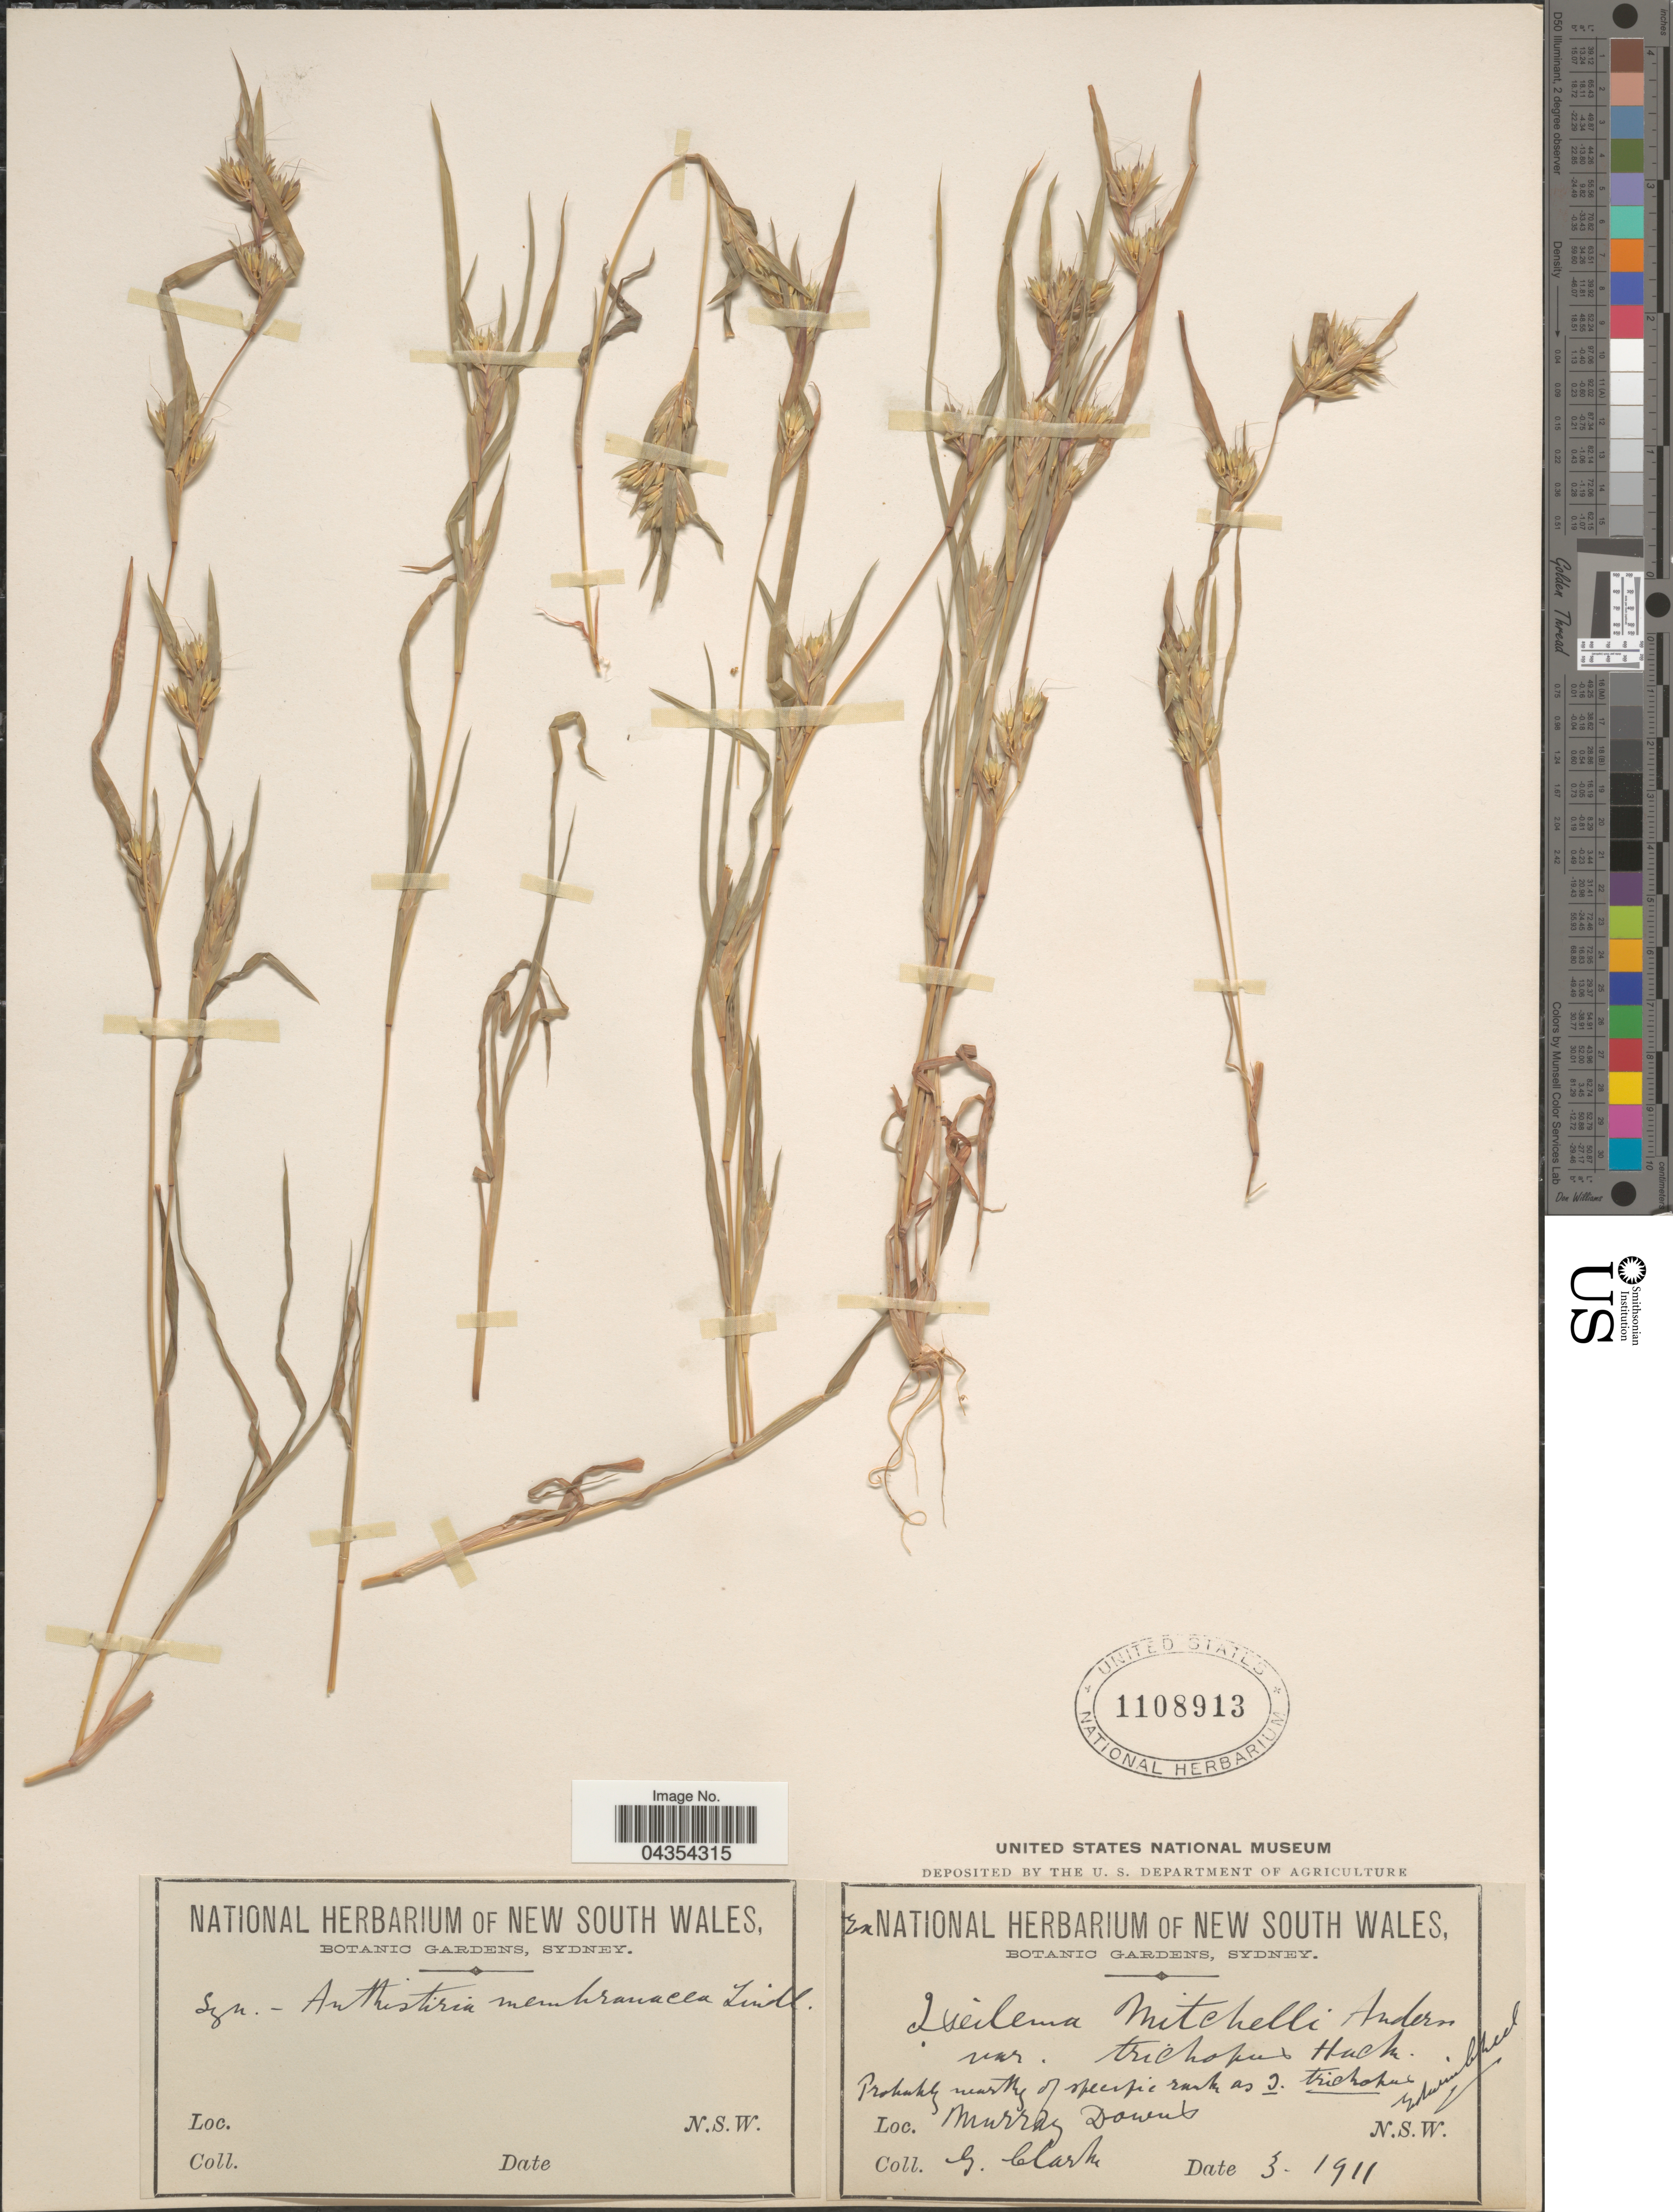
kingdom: Plantae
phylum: Tracheophyta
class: Liliopsida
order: Poales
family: Poaceae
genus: Iseilema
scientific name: Iseilema membranaceum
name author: (Lindl.) Domin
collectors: G. Clark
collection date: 1911-03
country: Australia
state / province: New South Wales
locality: Murray Downs. N.S.W.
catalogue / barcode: US 1108913